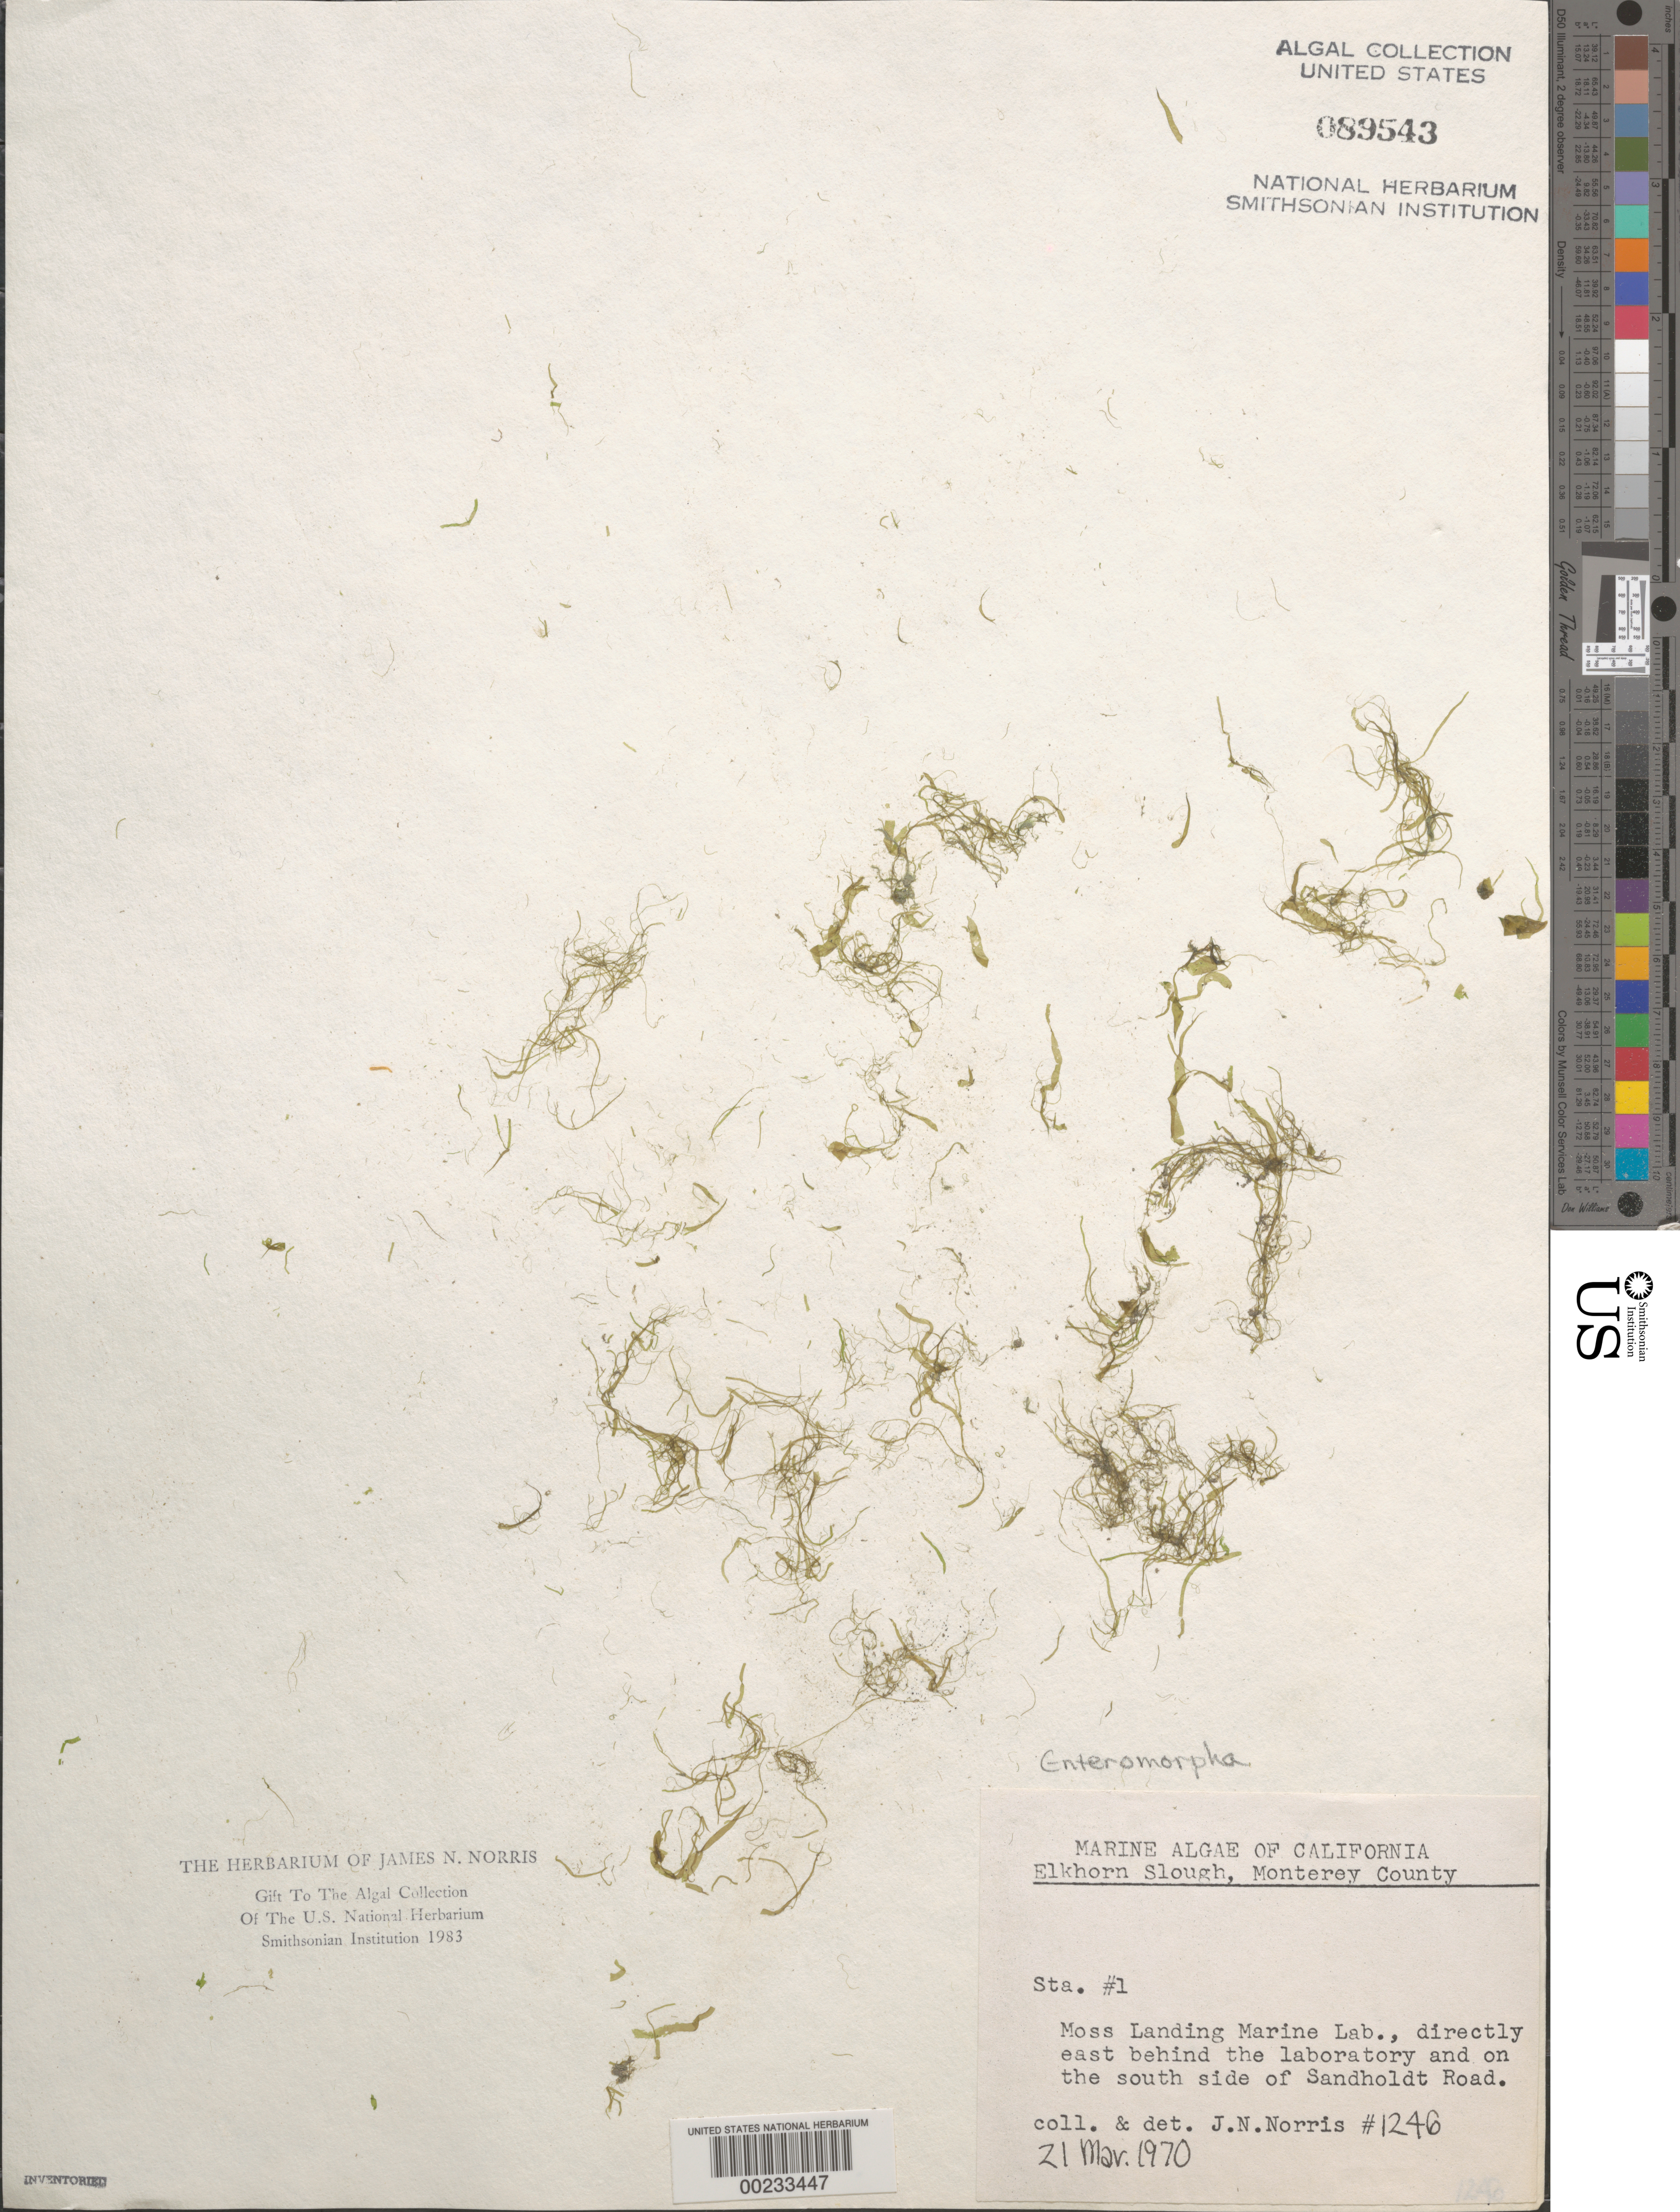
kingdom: Plantae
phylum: Chlorophyta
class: Ulvophyceae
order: Ulvales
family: Ulvaceae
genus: Ulva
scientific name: Ulva sp.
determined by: Algae name updating Project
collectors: J. N. Norris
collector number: JN-1246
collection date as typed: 21 Mar 1970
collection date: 1970-03-21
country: United States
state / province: California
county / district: Monterey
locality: Elkhorn Slough, Moss Landing Marine Laboratory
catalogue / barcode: US 89543